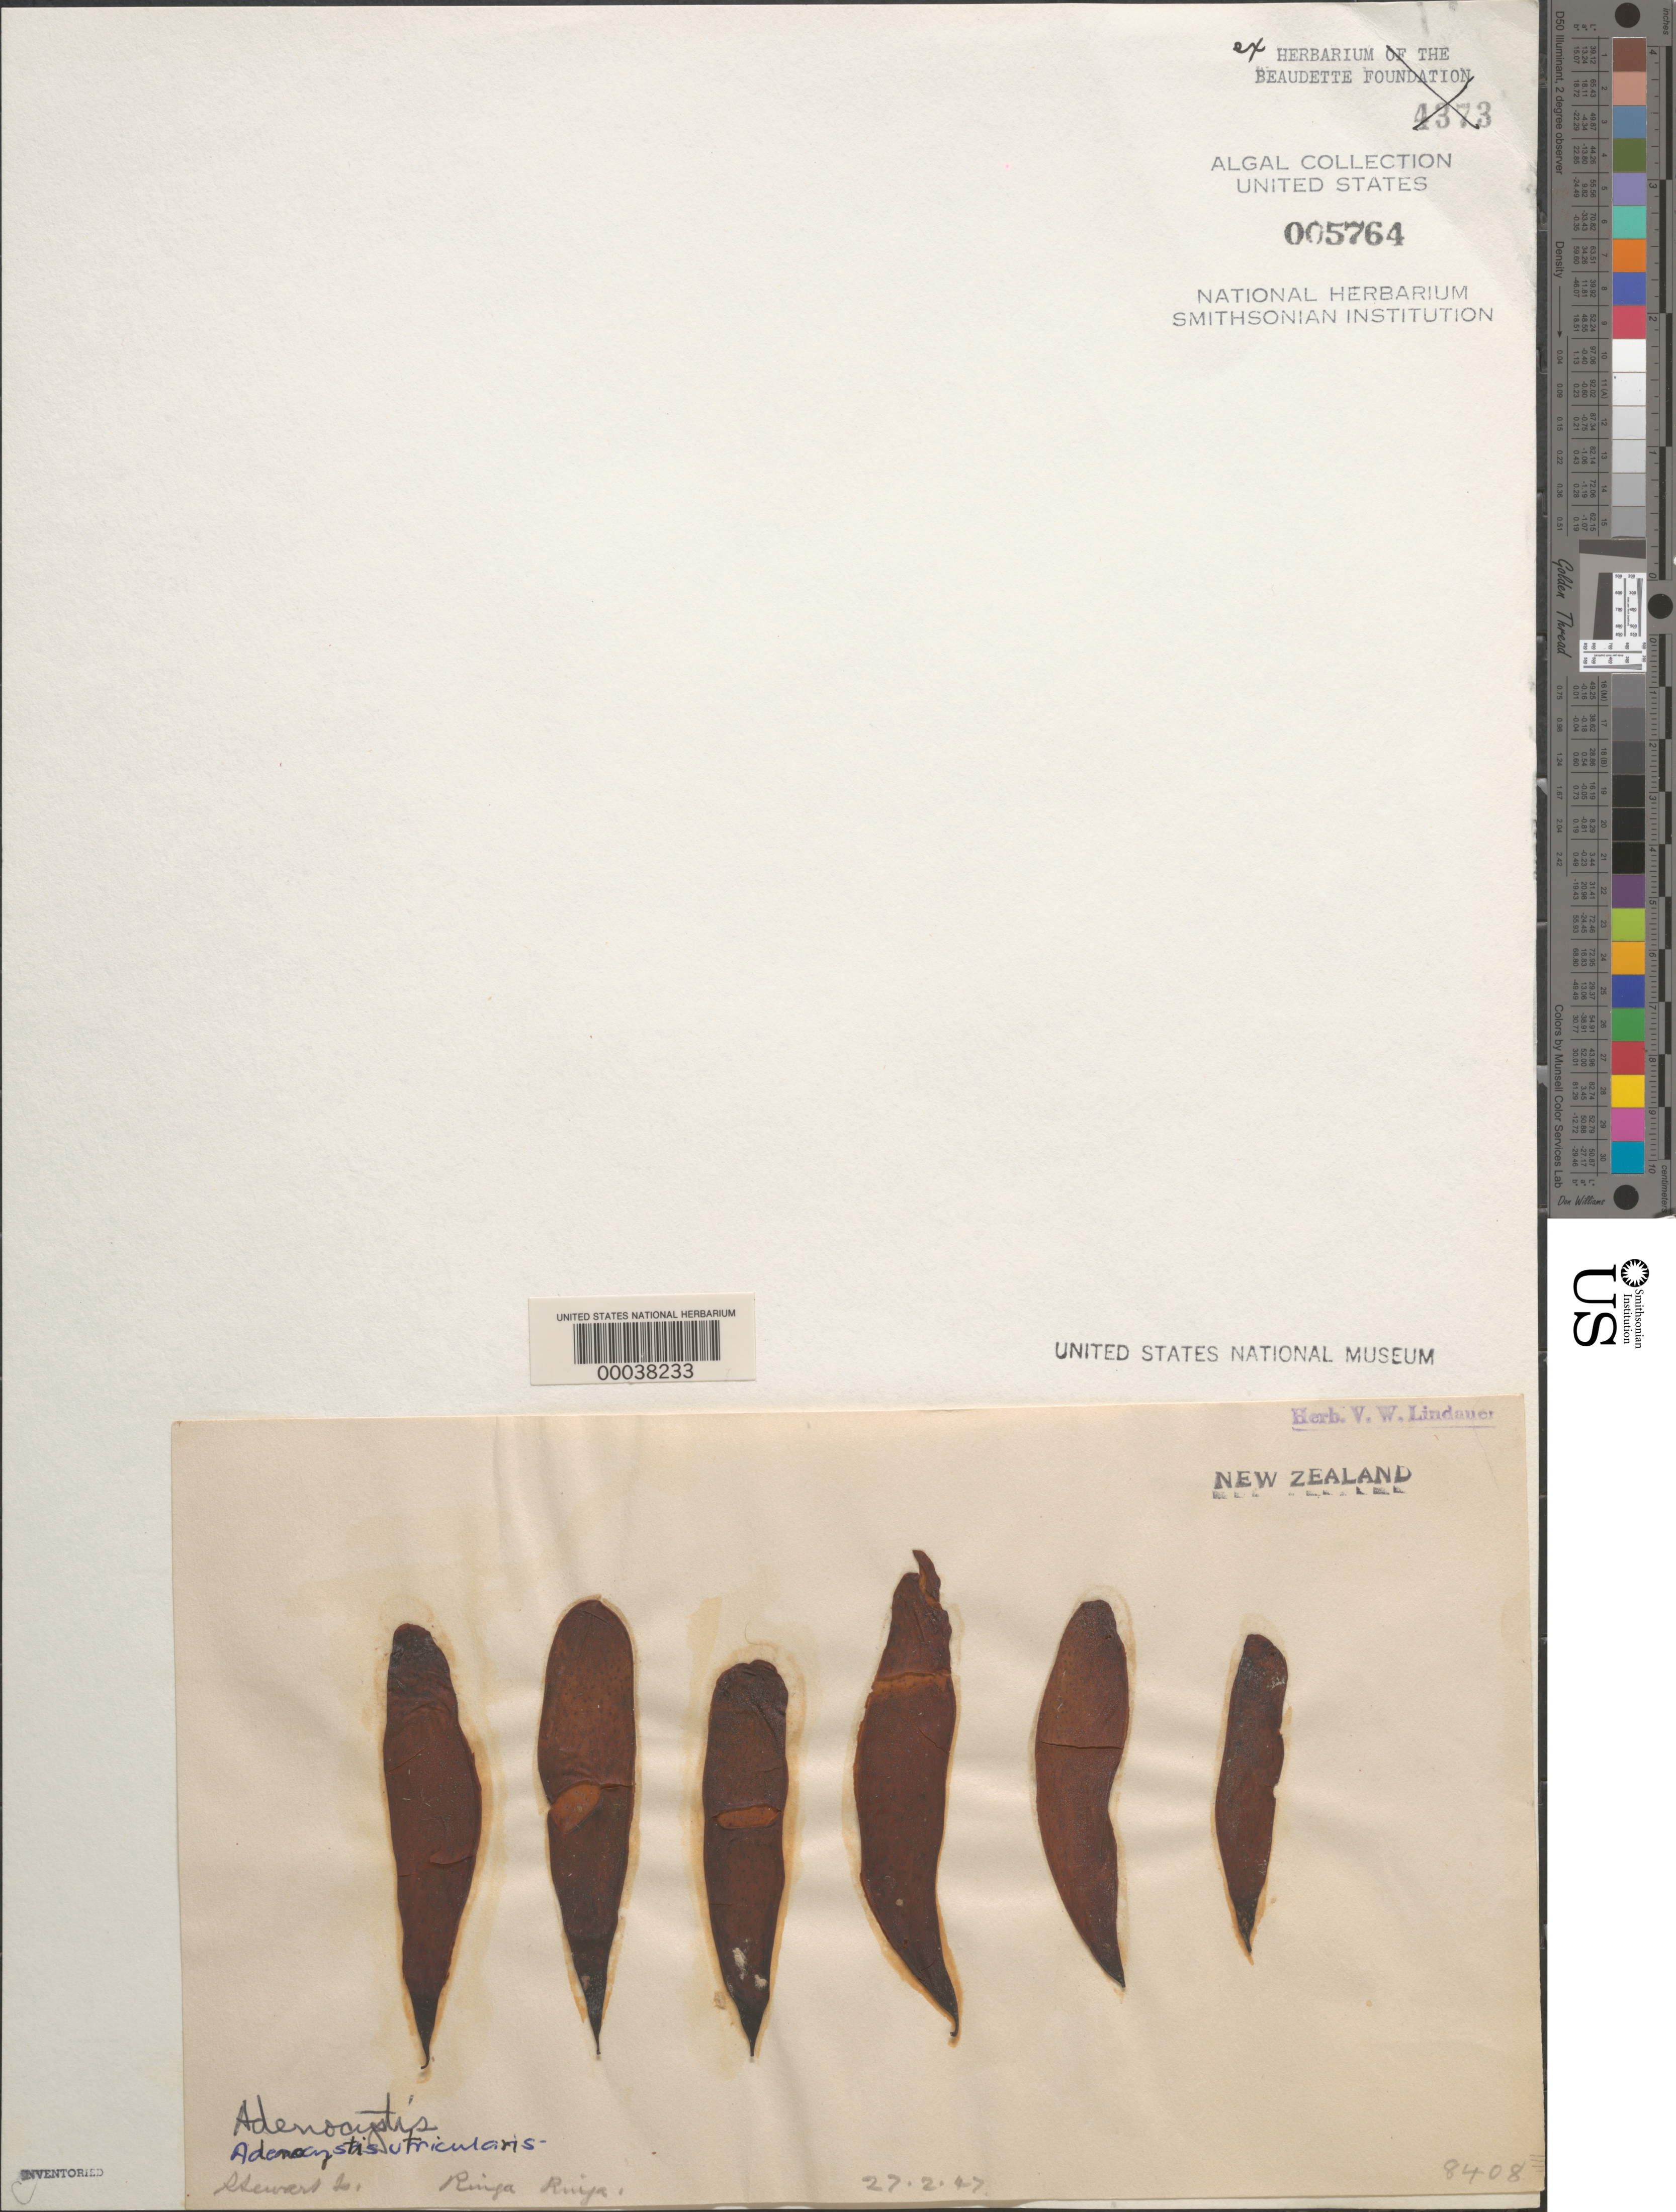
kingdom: Chromista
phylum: Ochrophyta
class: Phaeophyceae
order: Ectocarpales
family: Adenocystaceae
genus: Adenocystis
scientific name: Adenocystis utricularis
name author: (Bory) Skottsberg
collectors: V. Lindauer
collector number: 8408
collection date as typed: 27 Feb 1947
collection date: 1947-02-27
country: New Zealand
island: Stewart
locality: Ringaringa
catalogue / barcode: US 5764